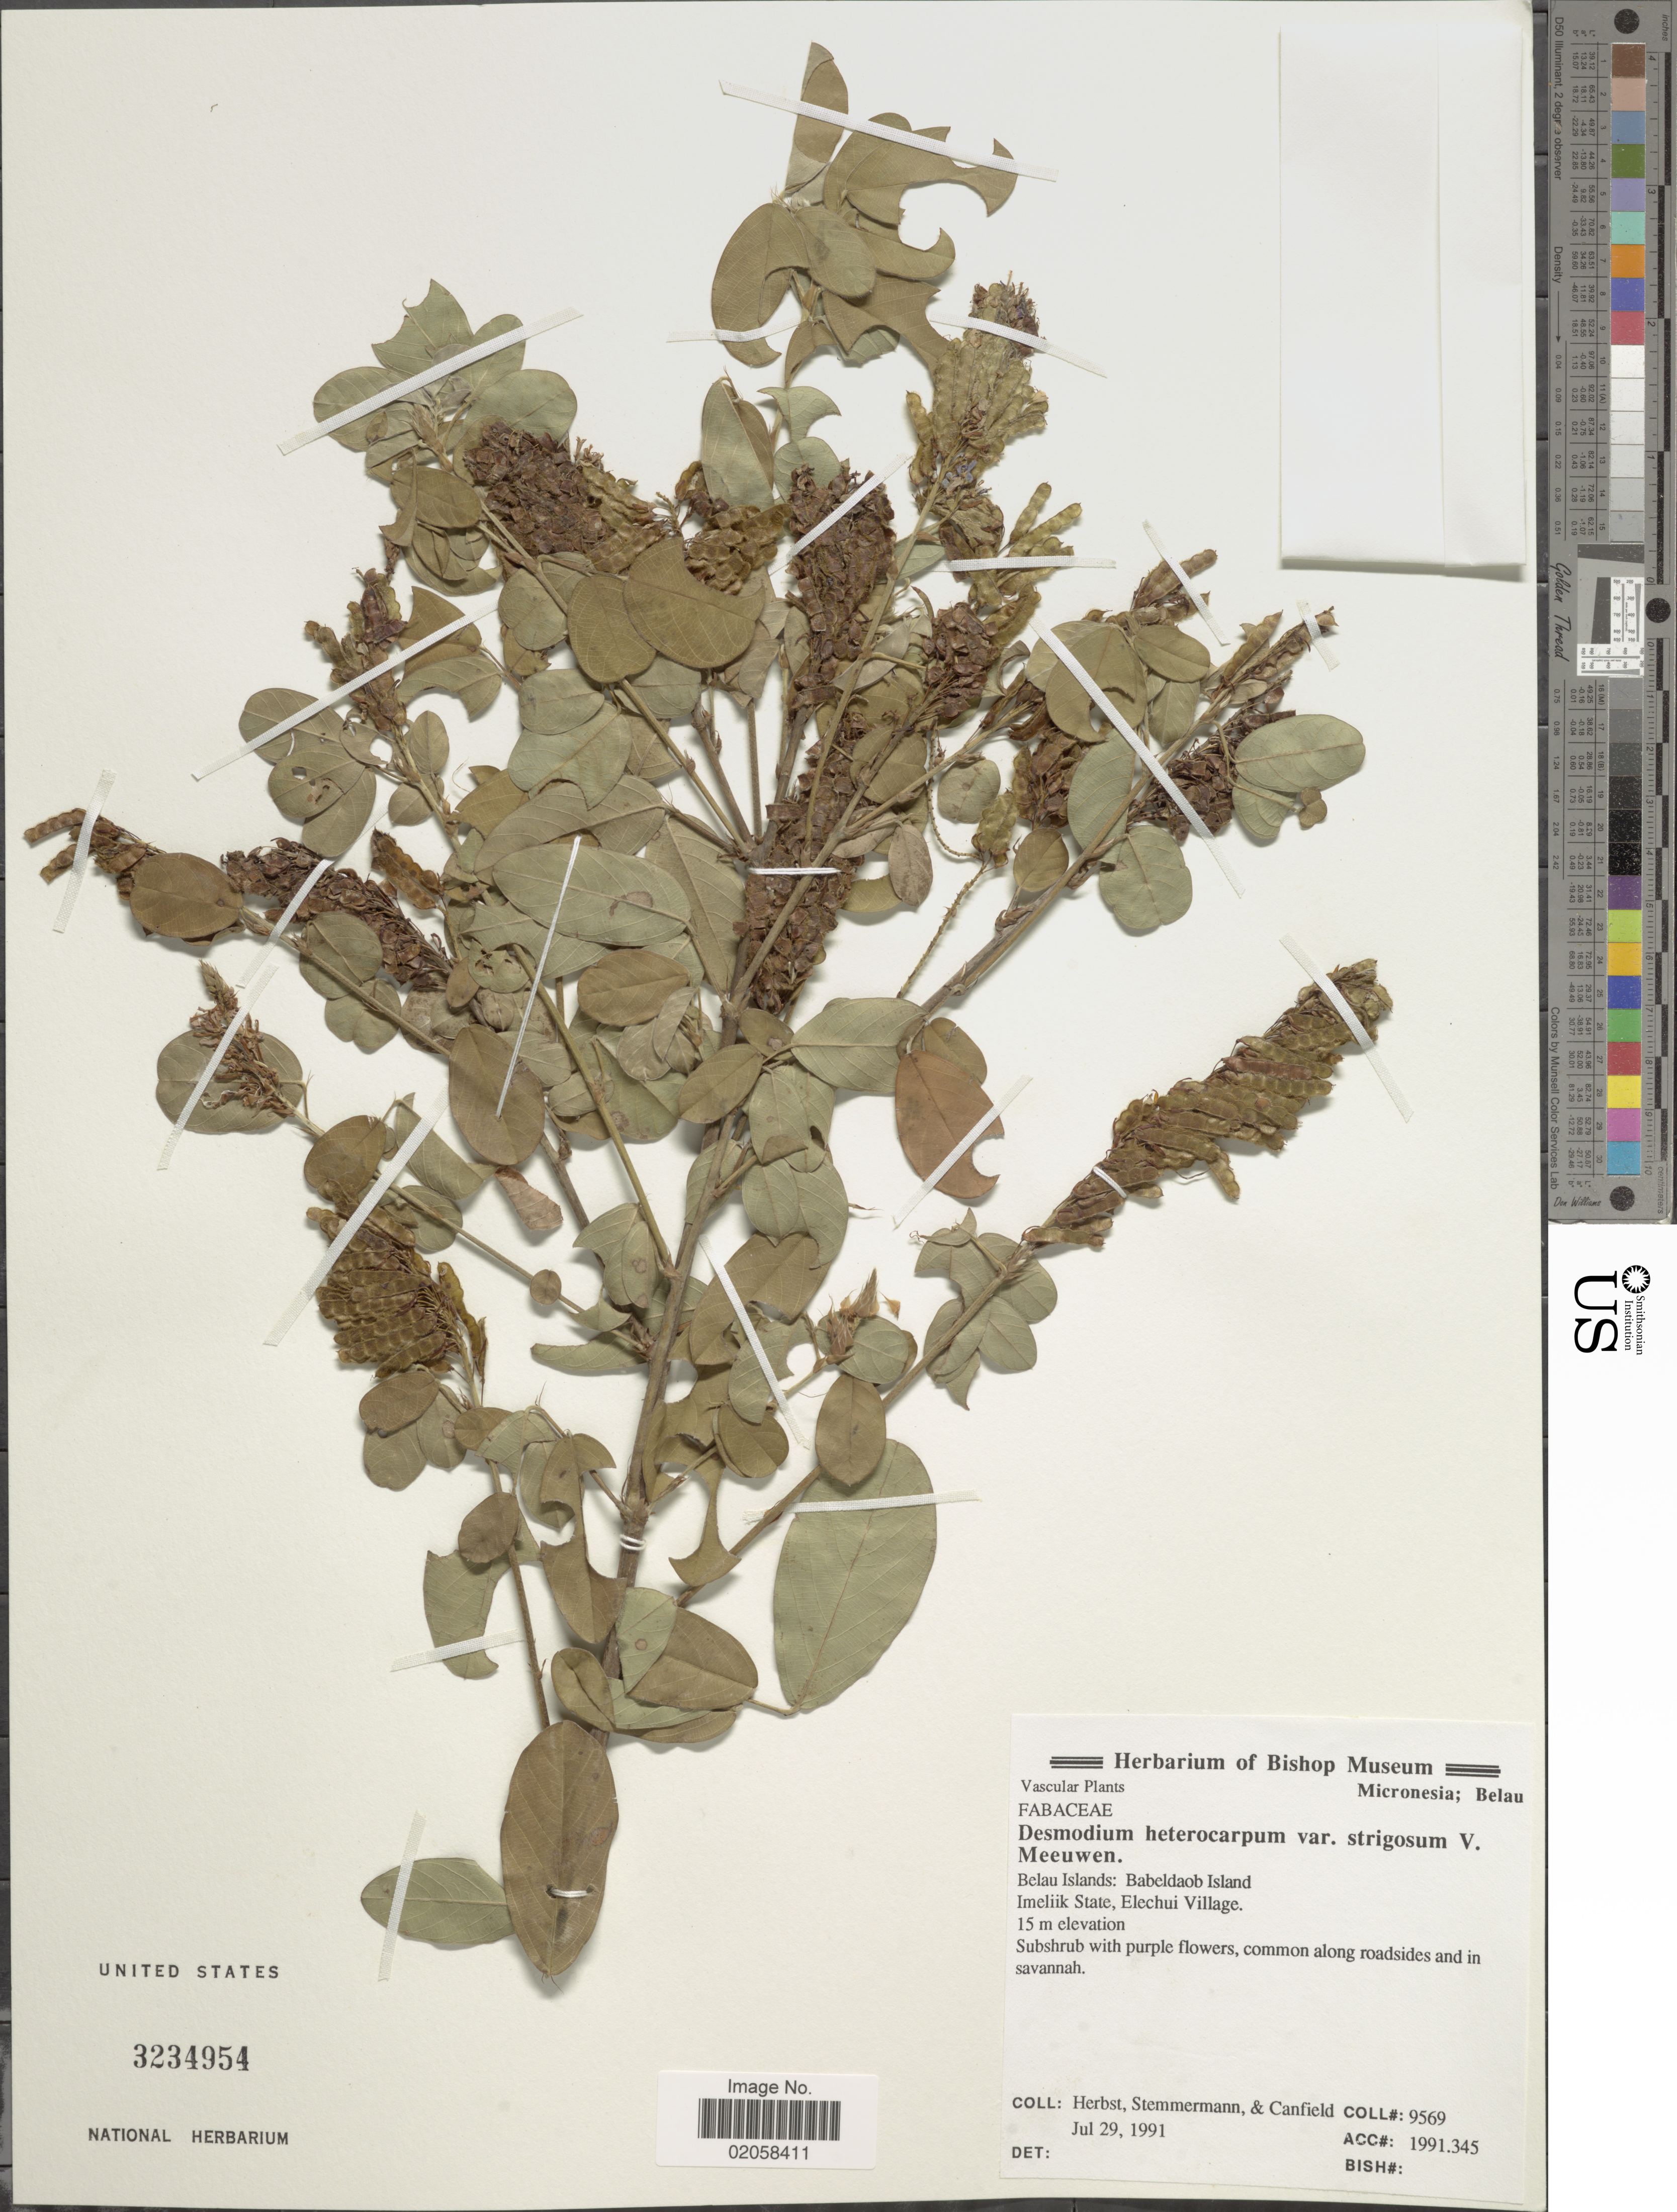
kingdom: Plantae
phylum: Tracheophyta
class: Magnoliopsida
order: Fabales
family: Fabaceae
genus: Grona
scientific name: Grona heterocarpos var. strigosa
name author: (Meeuwen) H. Ohashi & K. Ohashi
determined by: Strong, Mark T., (BOT), Smithsonian Institution - National Museum of Natural History (UNITED STATES)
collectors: -. Herbst, -. Stemmermann & -. Canfield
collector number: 9569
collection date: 1991-07-29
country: Palau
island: Babeldaob [Babelthuap]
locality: Micronesia, Babeldaob Island, Imeliik State, Elechui Village.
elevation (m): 15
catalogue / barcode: US 3234954